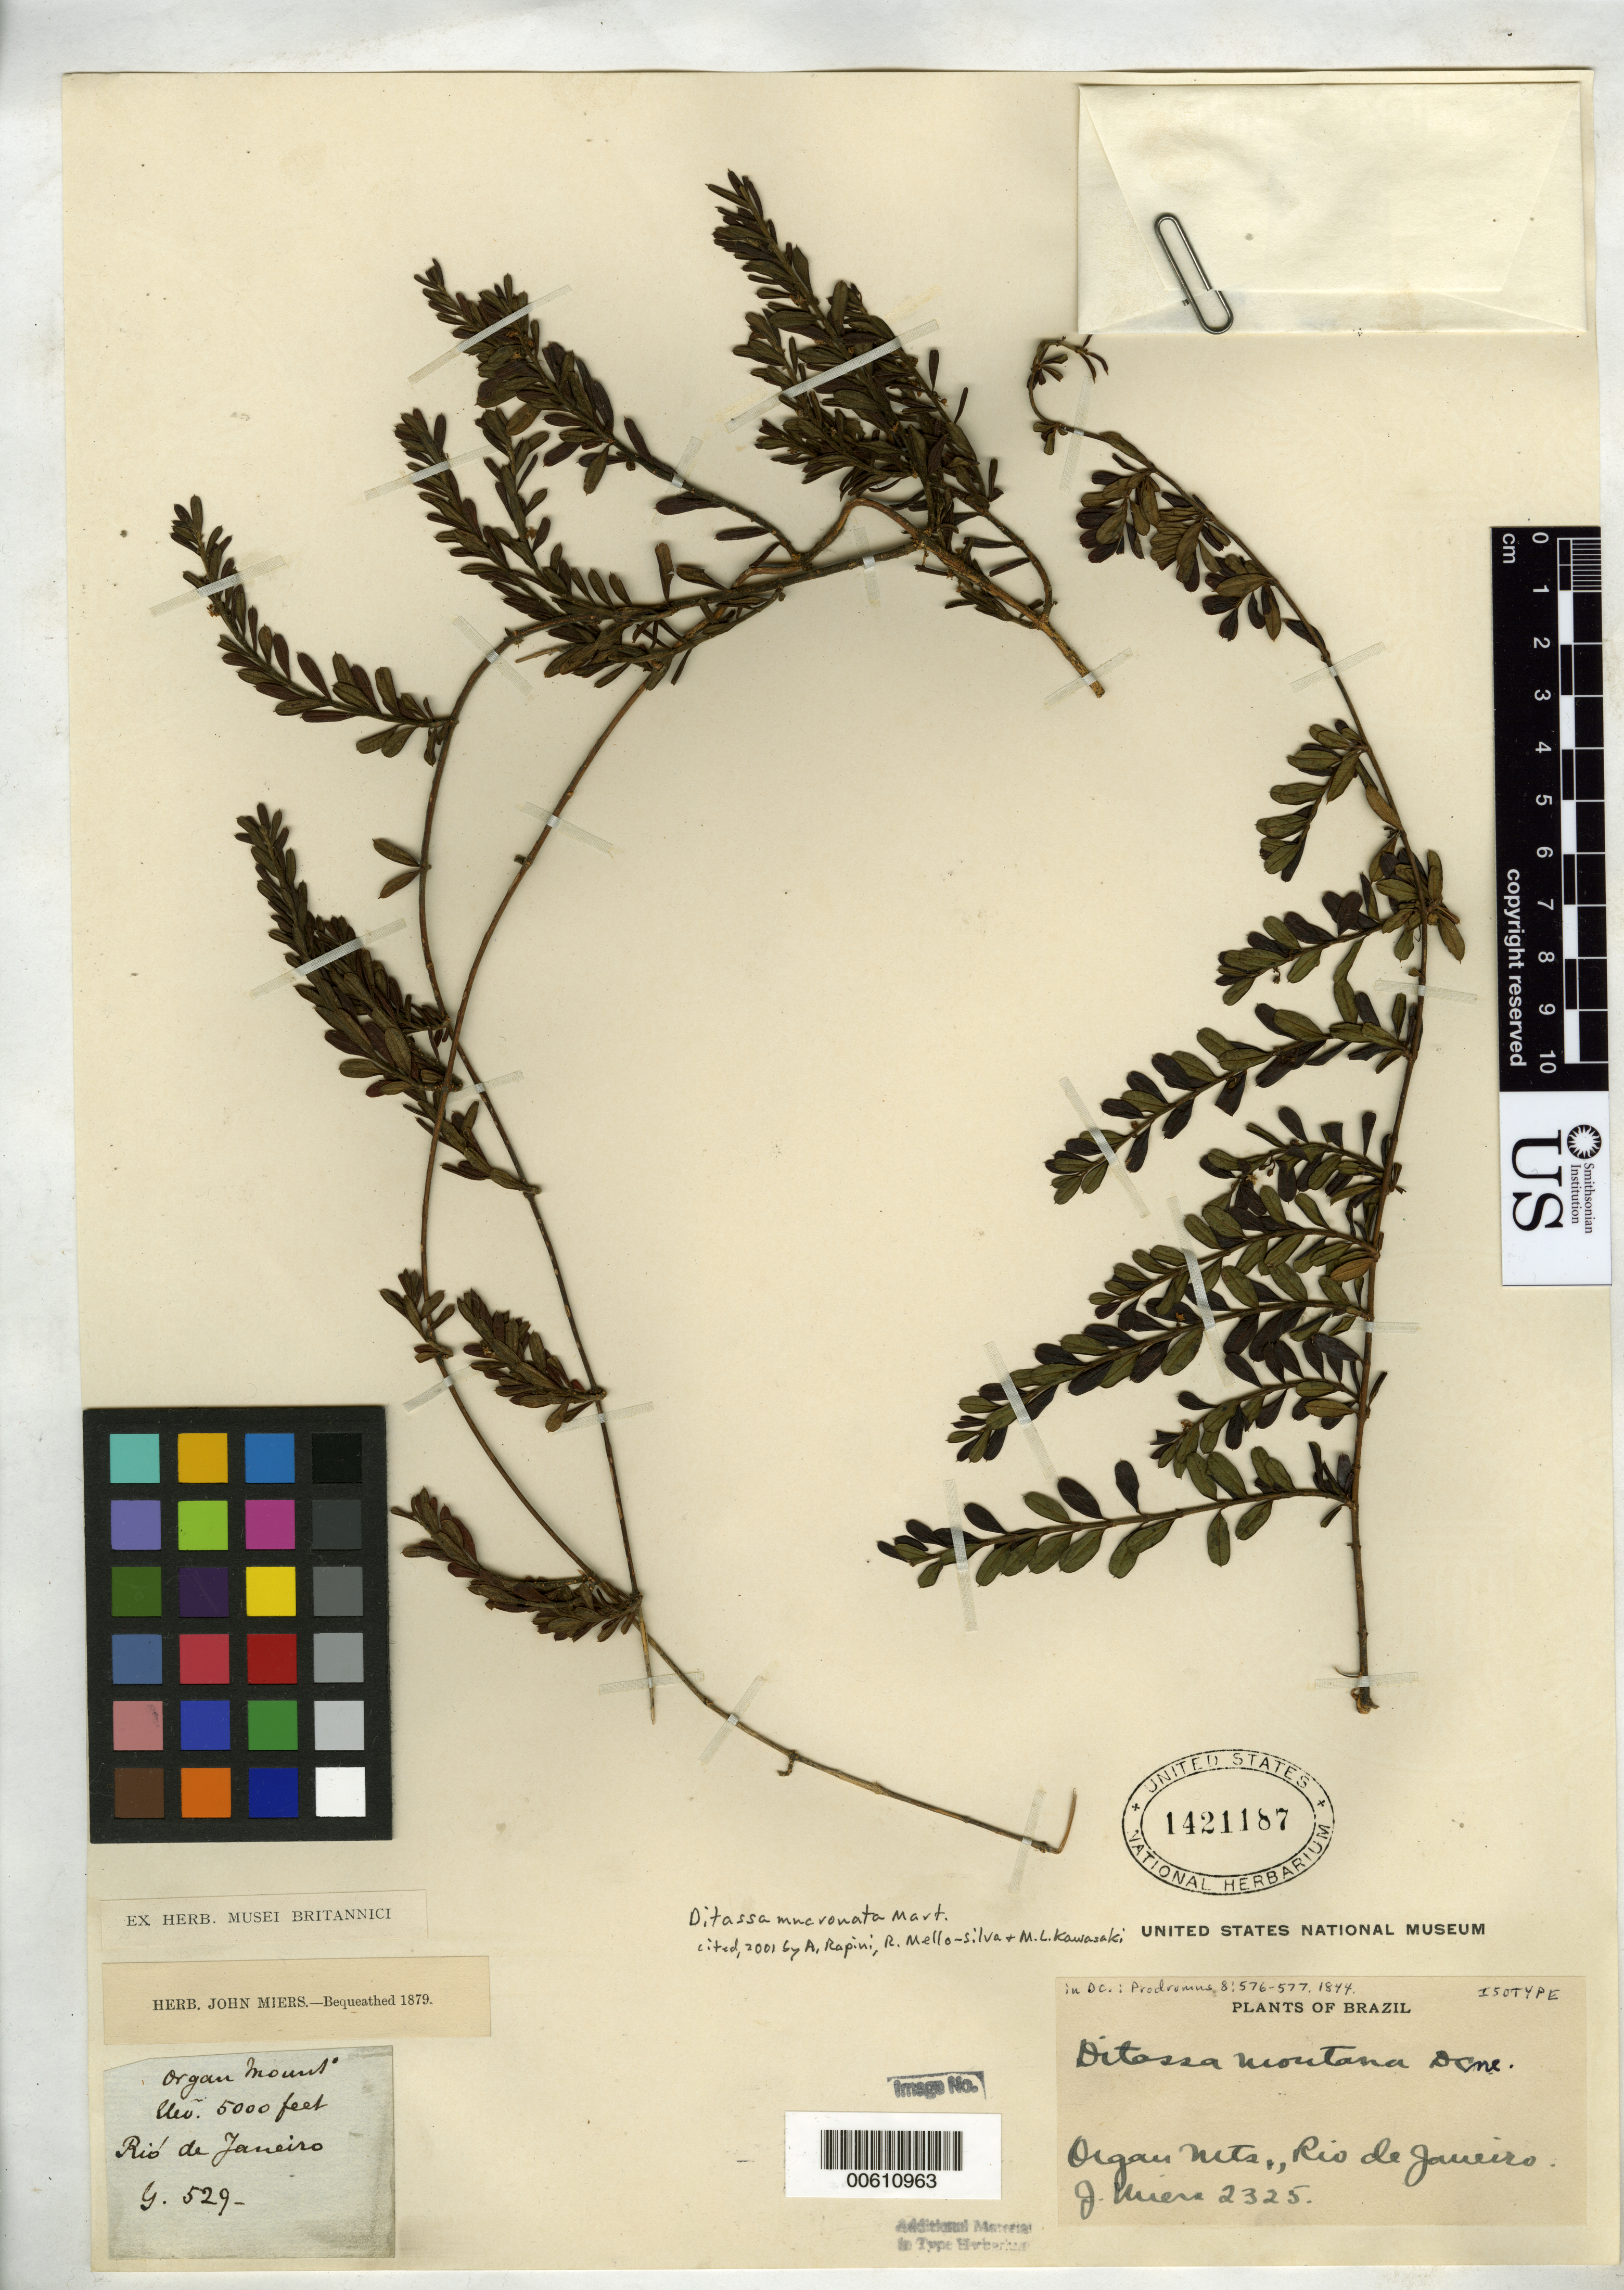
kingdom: Plantae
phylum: Tracheophyta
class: Magnoliopsida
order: Gentianales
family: Apocynaceae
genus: Ditassa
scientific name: Ditassa montana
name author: Decne. in DC.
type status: Isotype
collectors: G. Gardner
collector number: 529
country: Brazil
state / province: Rio de Janeiro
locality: Orgaos Mont.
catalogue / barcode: US 1421187